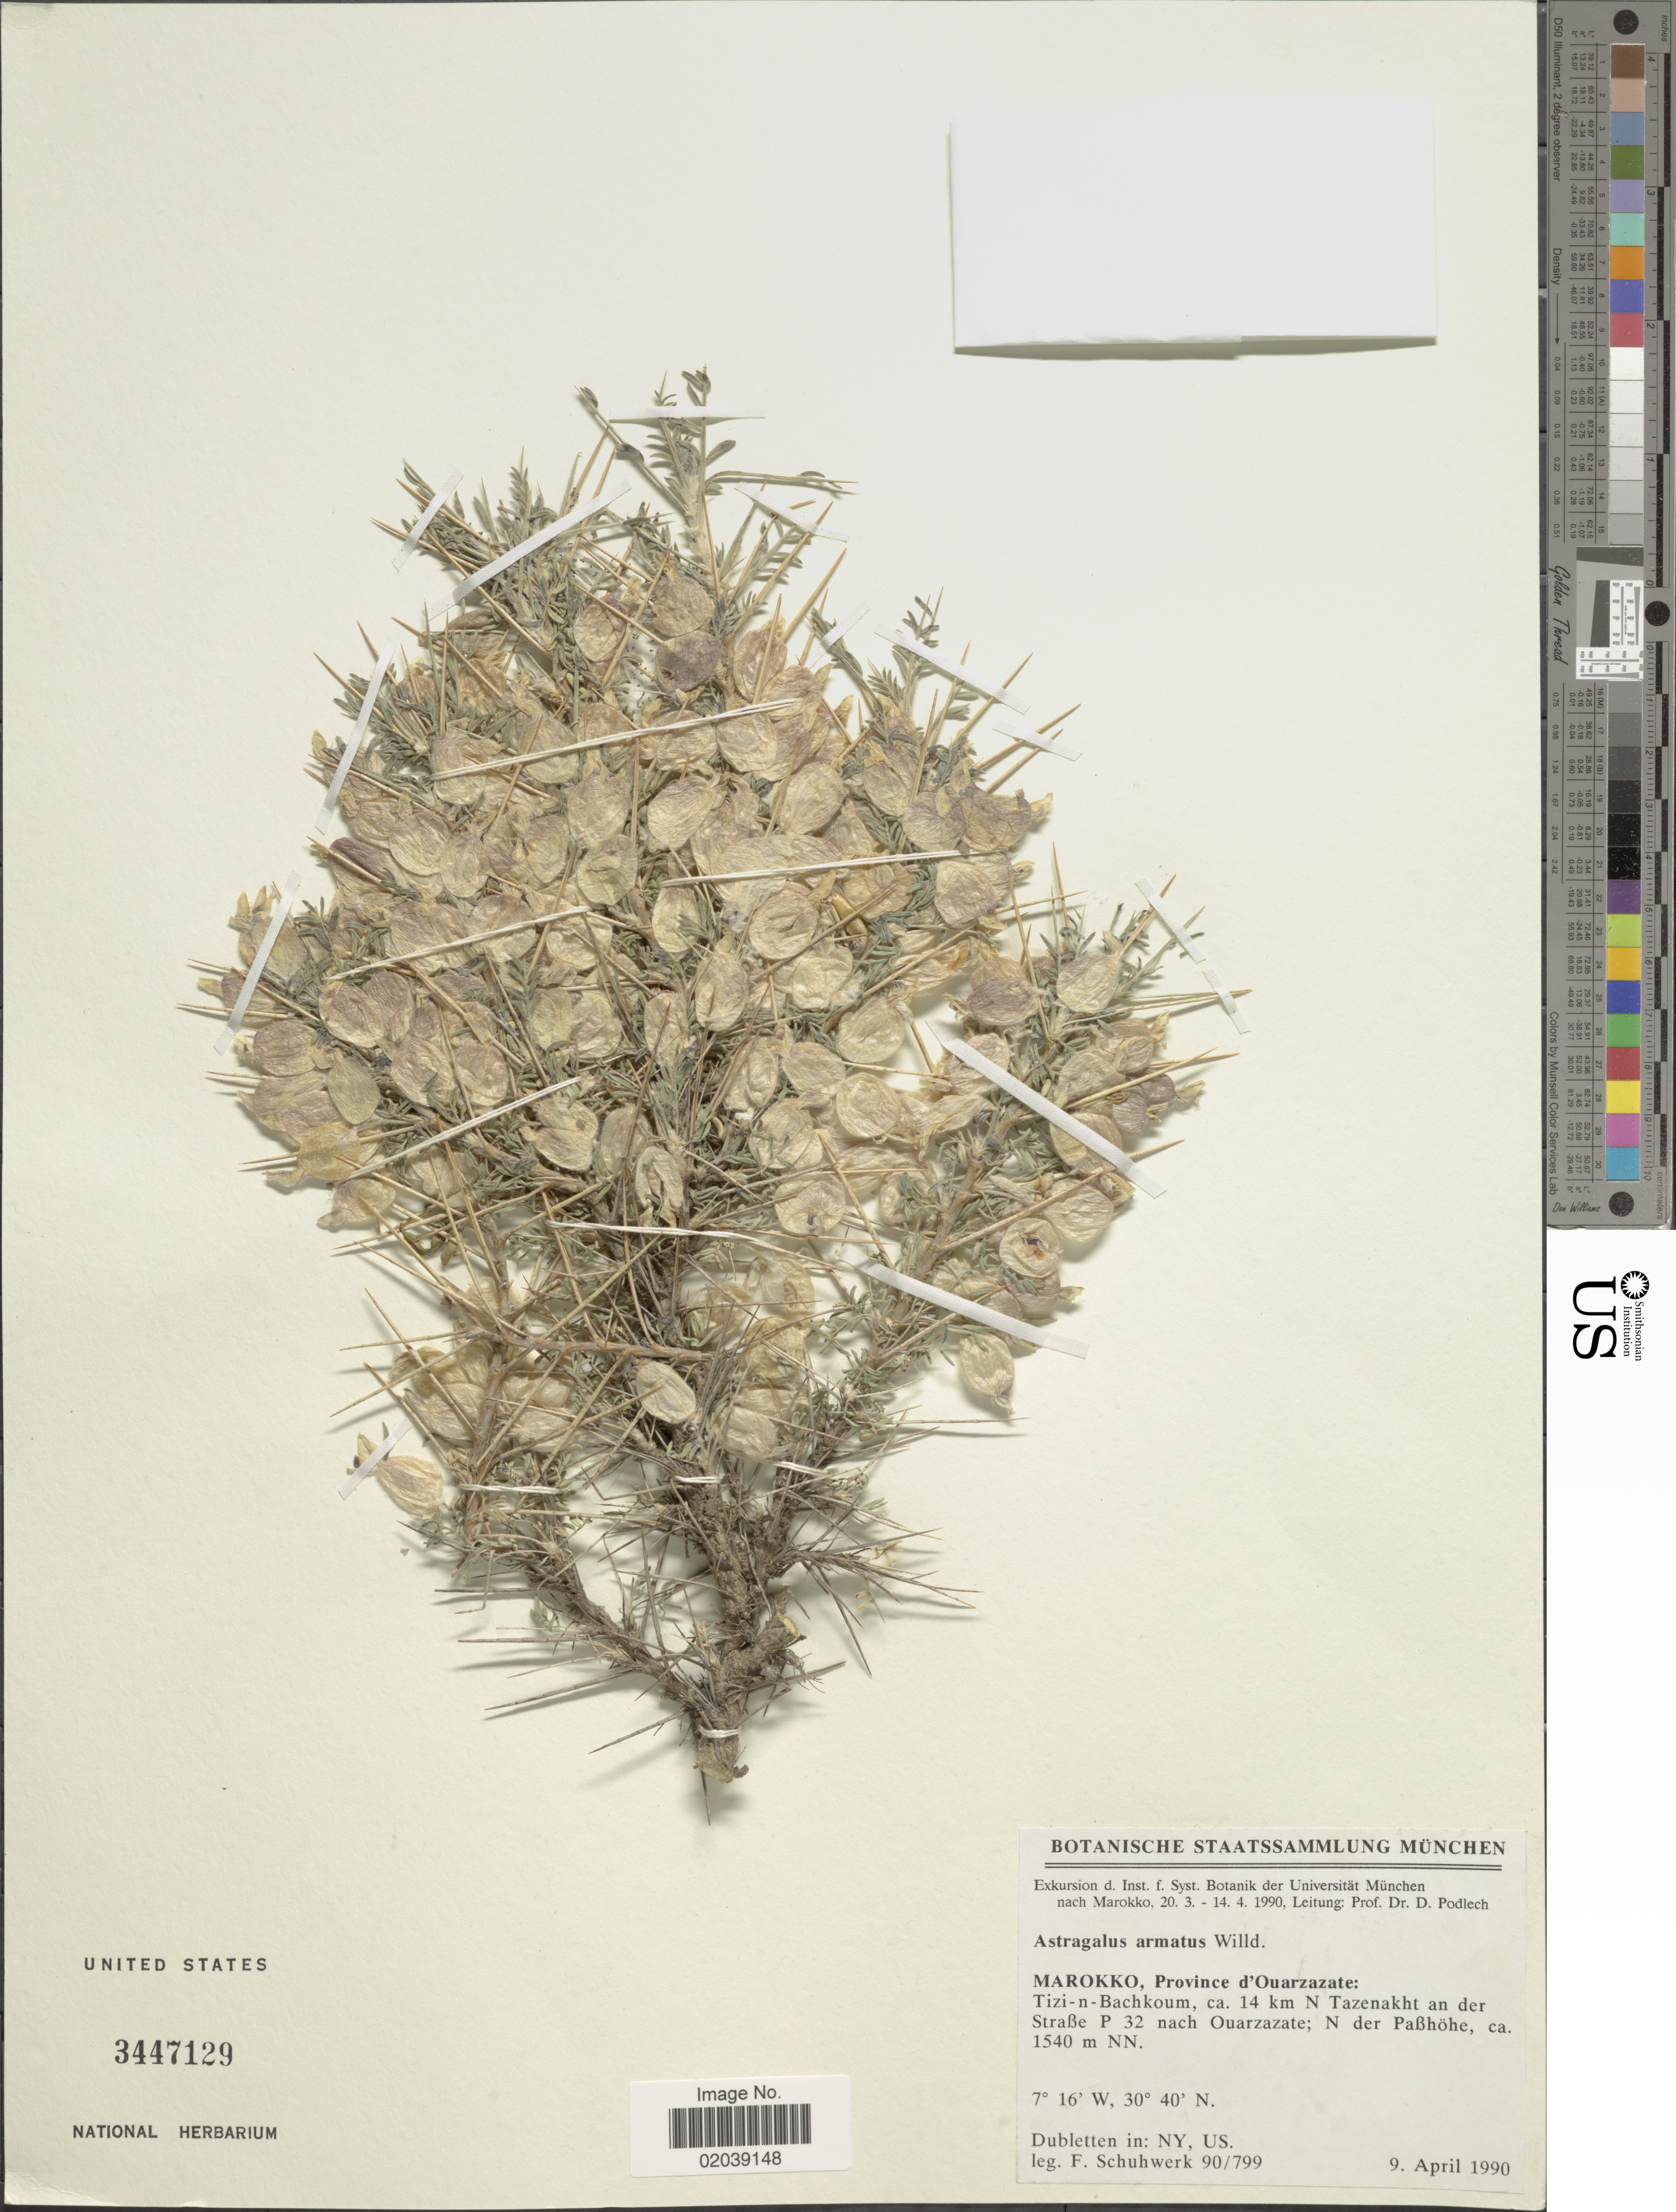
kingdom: Plantae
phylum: Tracheophyta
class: Magnoliopsida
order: Fabales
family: Fabaceae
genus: Astragalus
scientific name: Astragalus armatus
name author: Willd.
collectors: Schuhwerk, F.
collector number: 90/799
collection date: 1990-04-09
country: Morocco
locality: Province d'Ouarzazate: Tizi- n - Bachkoum, ca. 14 km N Tazenakht an der Straße P 32 nach Ouarzazate; N der Paßhohe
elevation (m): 1540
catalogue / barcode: US 3447129